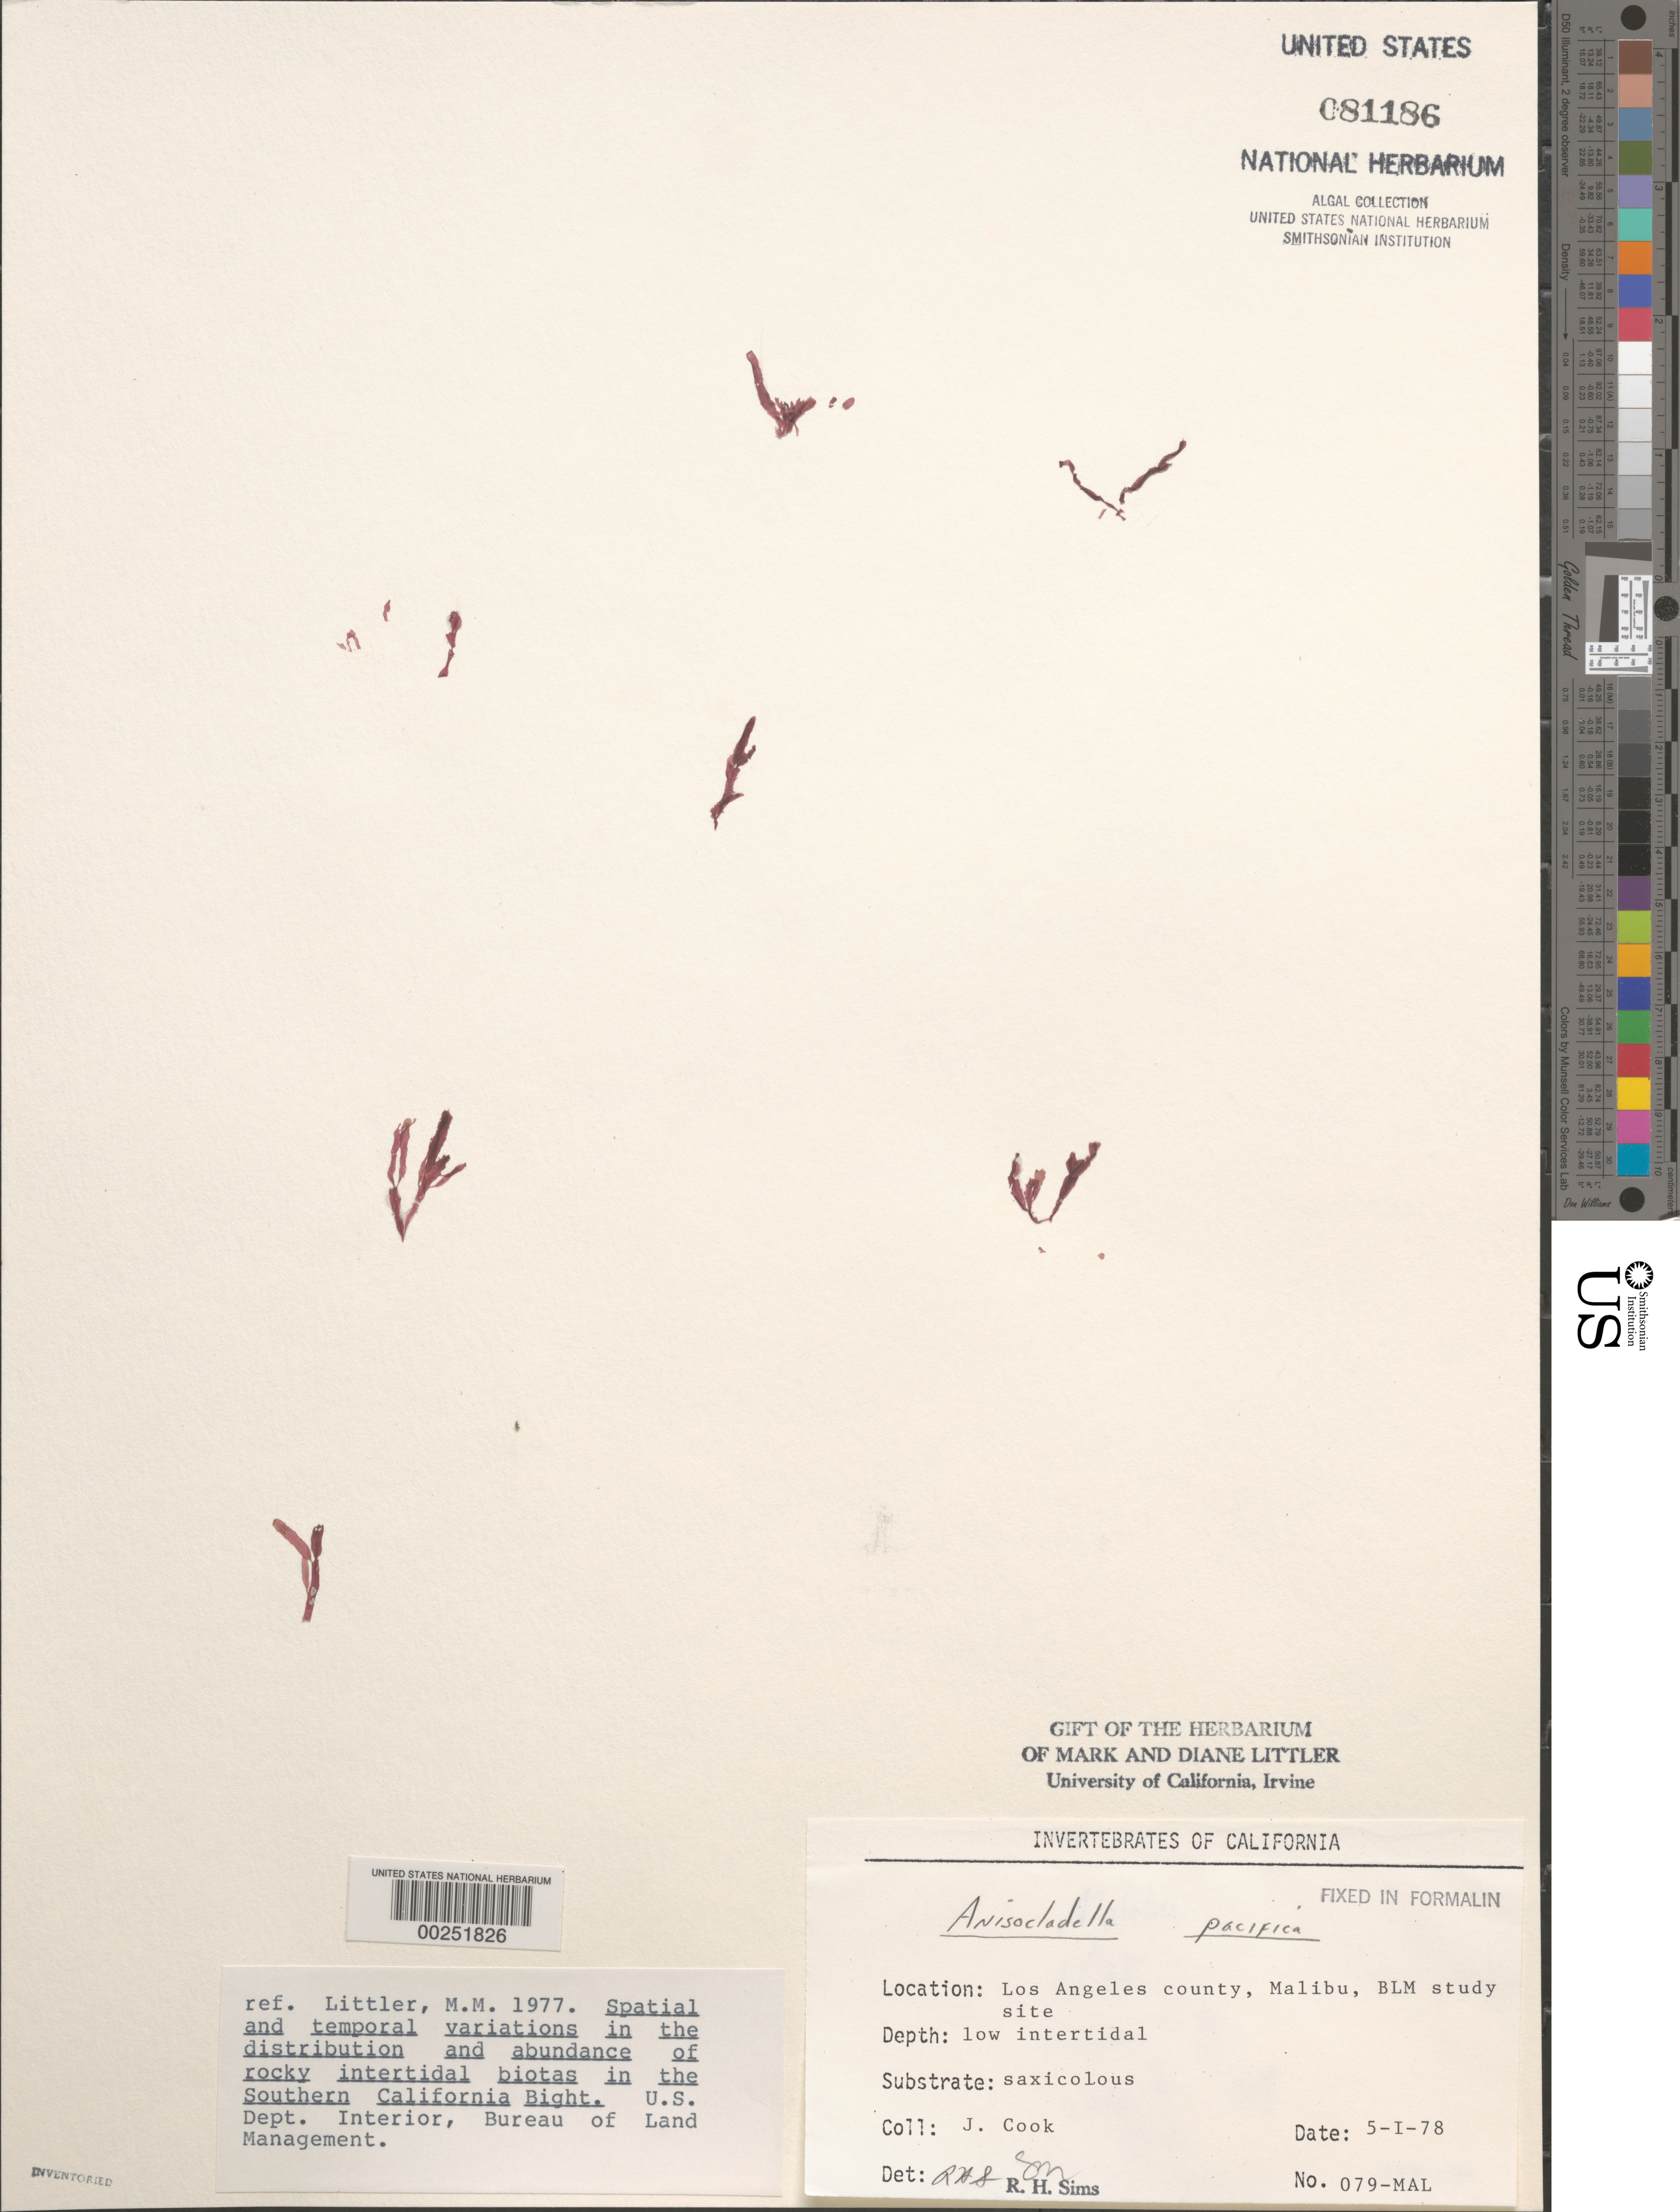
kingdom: Plantae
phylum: Rhodophyta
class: Florideophyceae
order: Ceramiales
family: Delesseriaceae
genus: Anisocladella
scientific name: Anisocladella pacifica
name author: Kylin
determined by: Sims, Robert H.; Murray, S. N.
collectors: J. Cook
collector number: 079-mal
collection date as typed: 05 Jan 1978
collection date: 1978-01-05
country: United States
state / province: California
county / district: Los Angeles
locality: Malibu, near Paradise Cove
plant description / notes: BLM-SOCALBIGHT Rocky Intertidal Survey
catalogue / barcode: US 81186